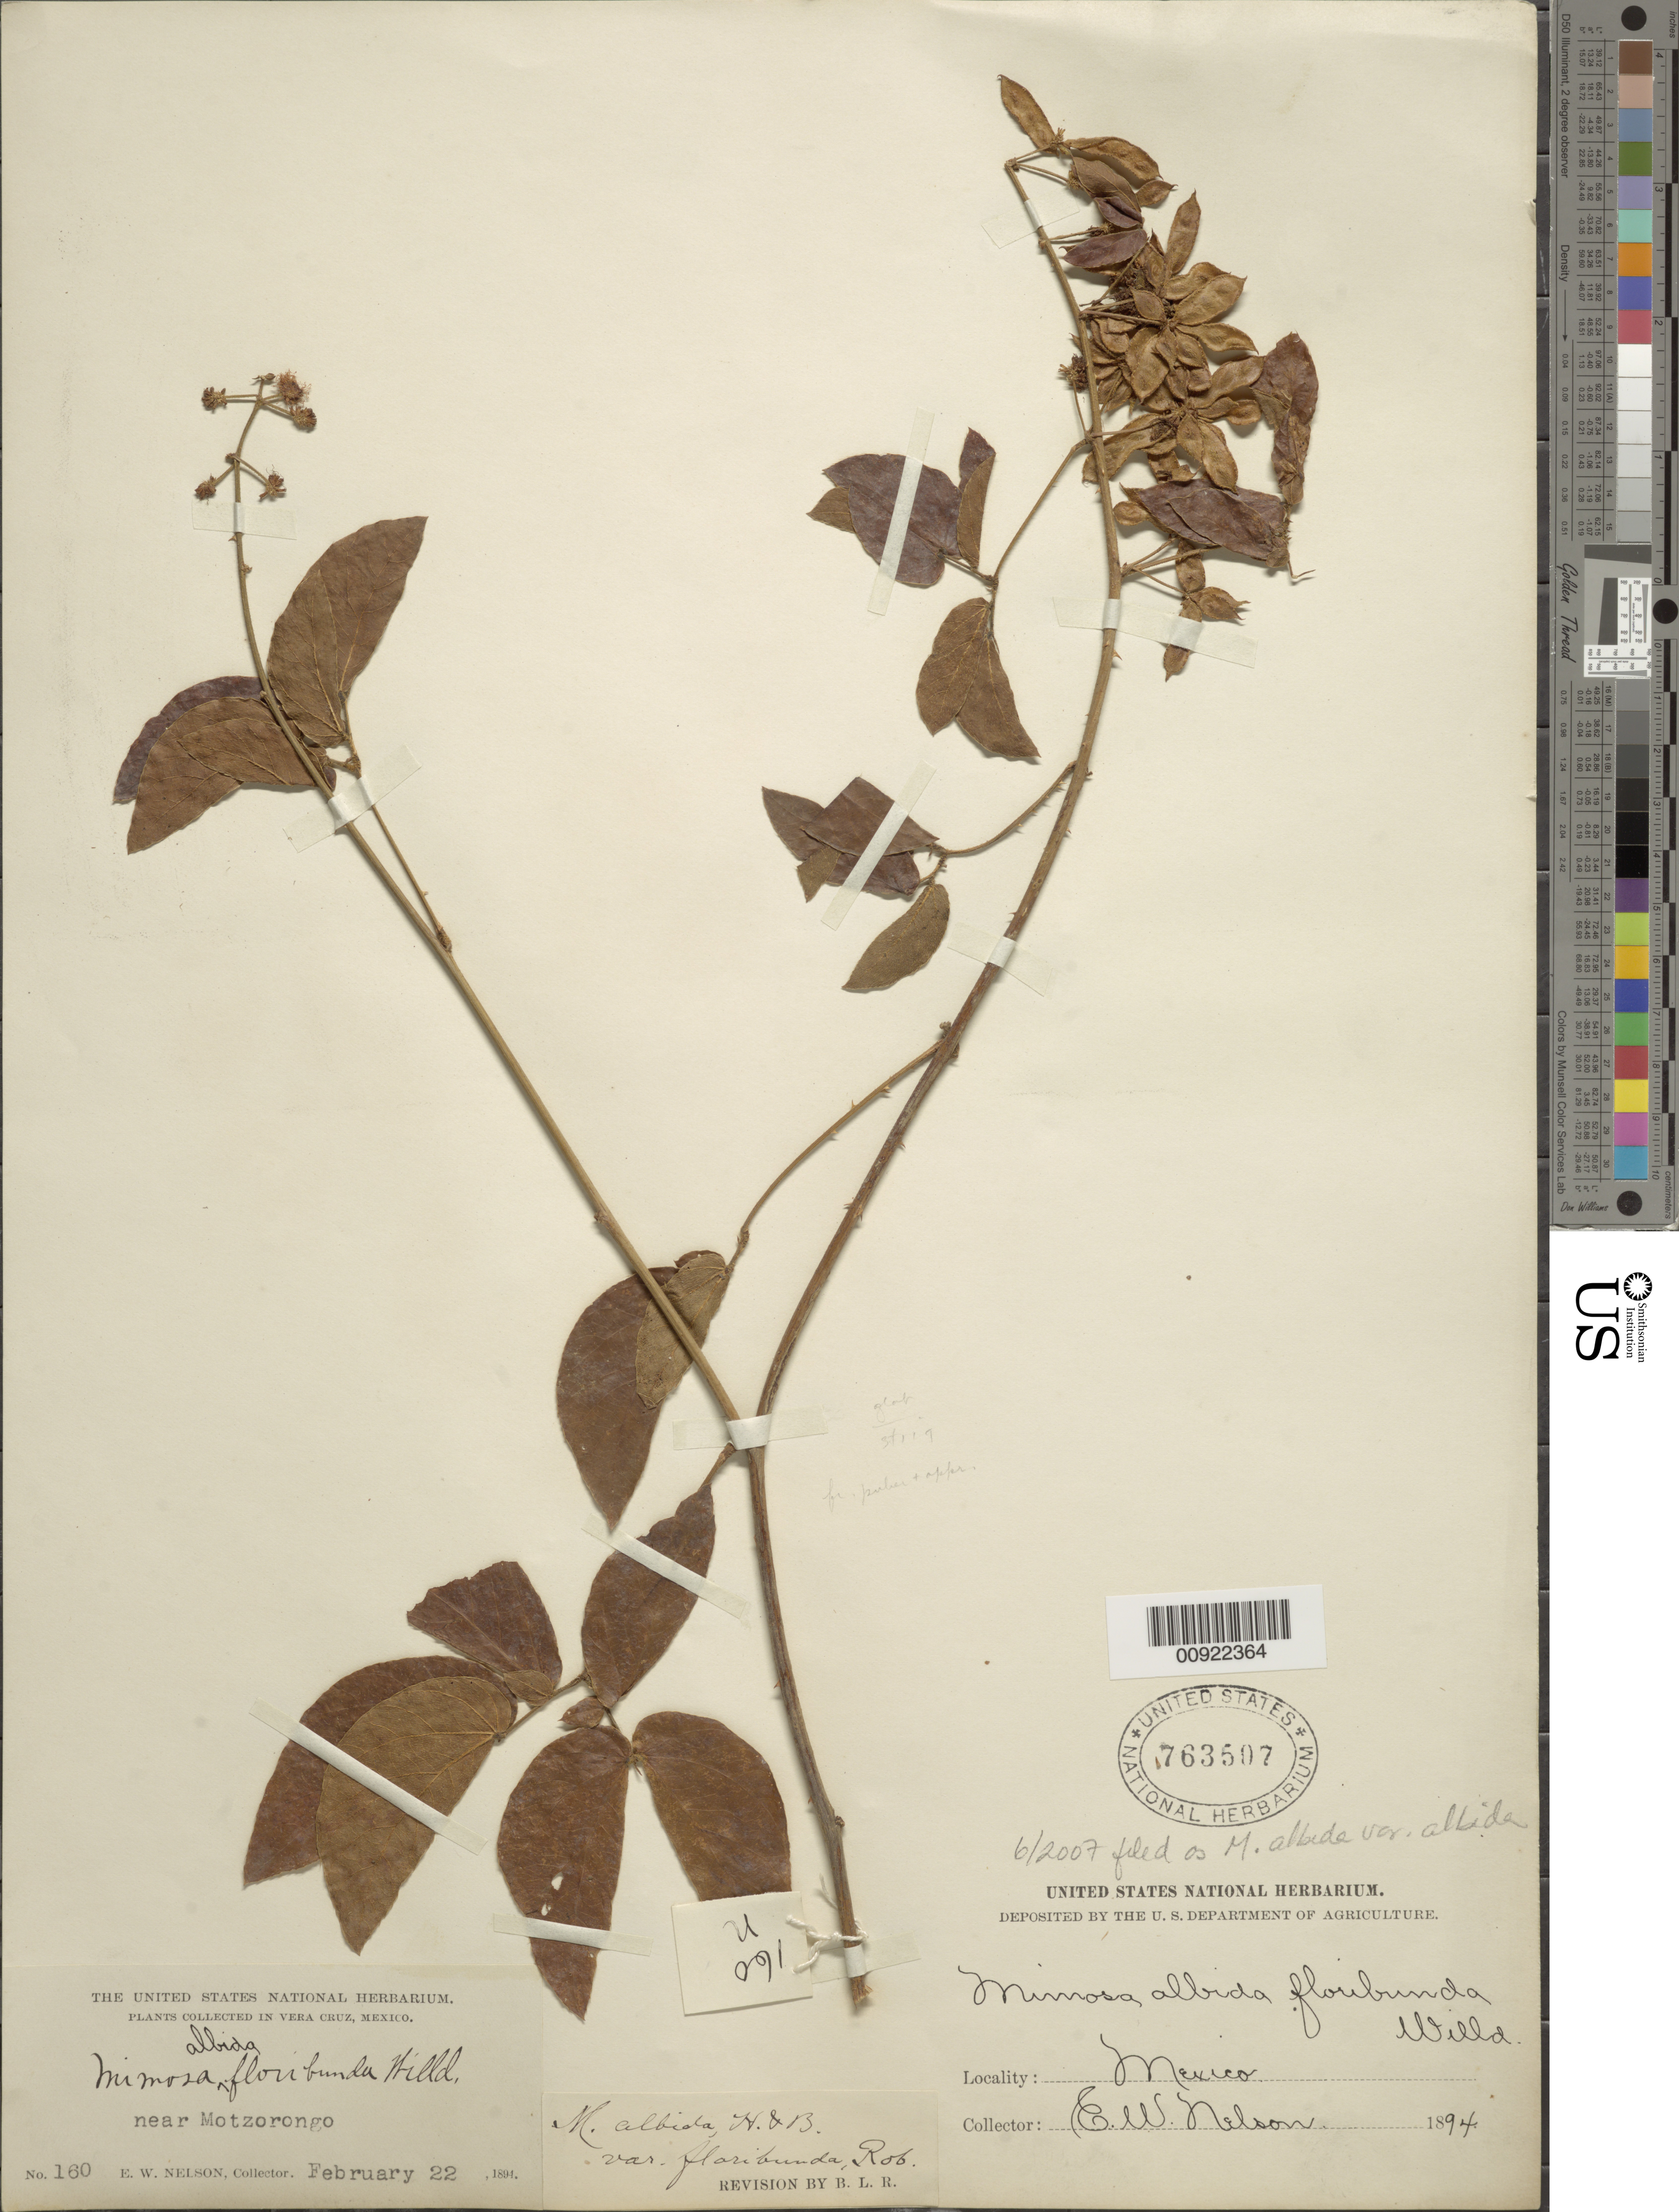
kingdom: Plantae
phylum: Tracheophyta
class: Magnoliopsida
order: Fabales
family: Fabaceae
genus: Mimosa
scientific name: Mimosa albida var. albida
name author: Humb. & Bonpl. ex Willd.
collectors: E. W. Nelson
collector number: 160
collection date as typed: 22 Feb 1894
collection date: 1894-02-22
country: Mexico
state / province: Veracruz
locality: Near Motzorongo, Veracruz.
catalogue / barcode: US 763507